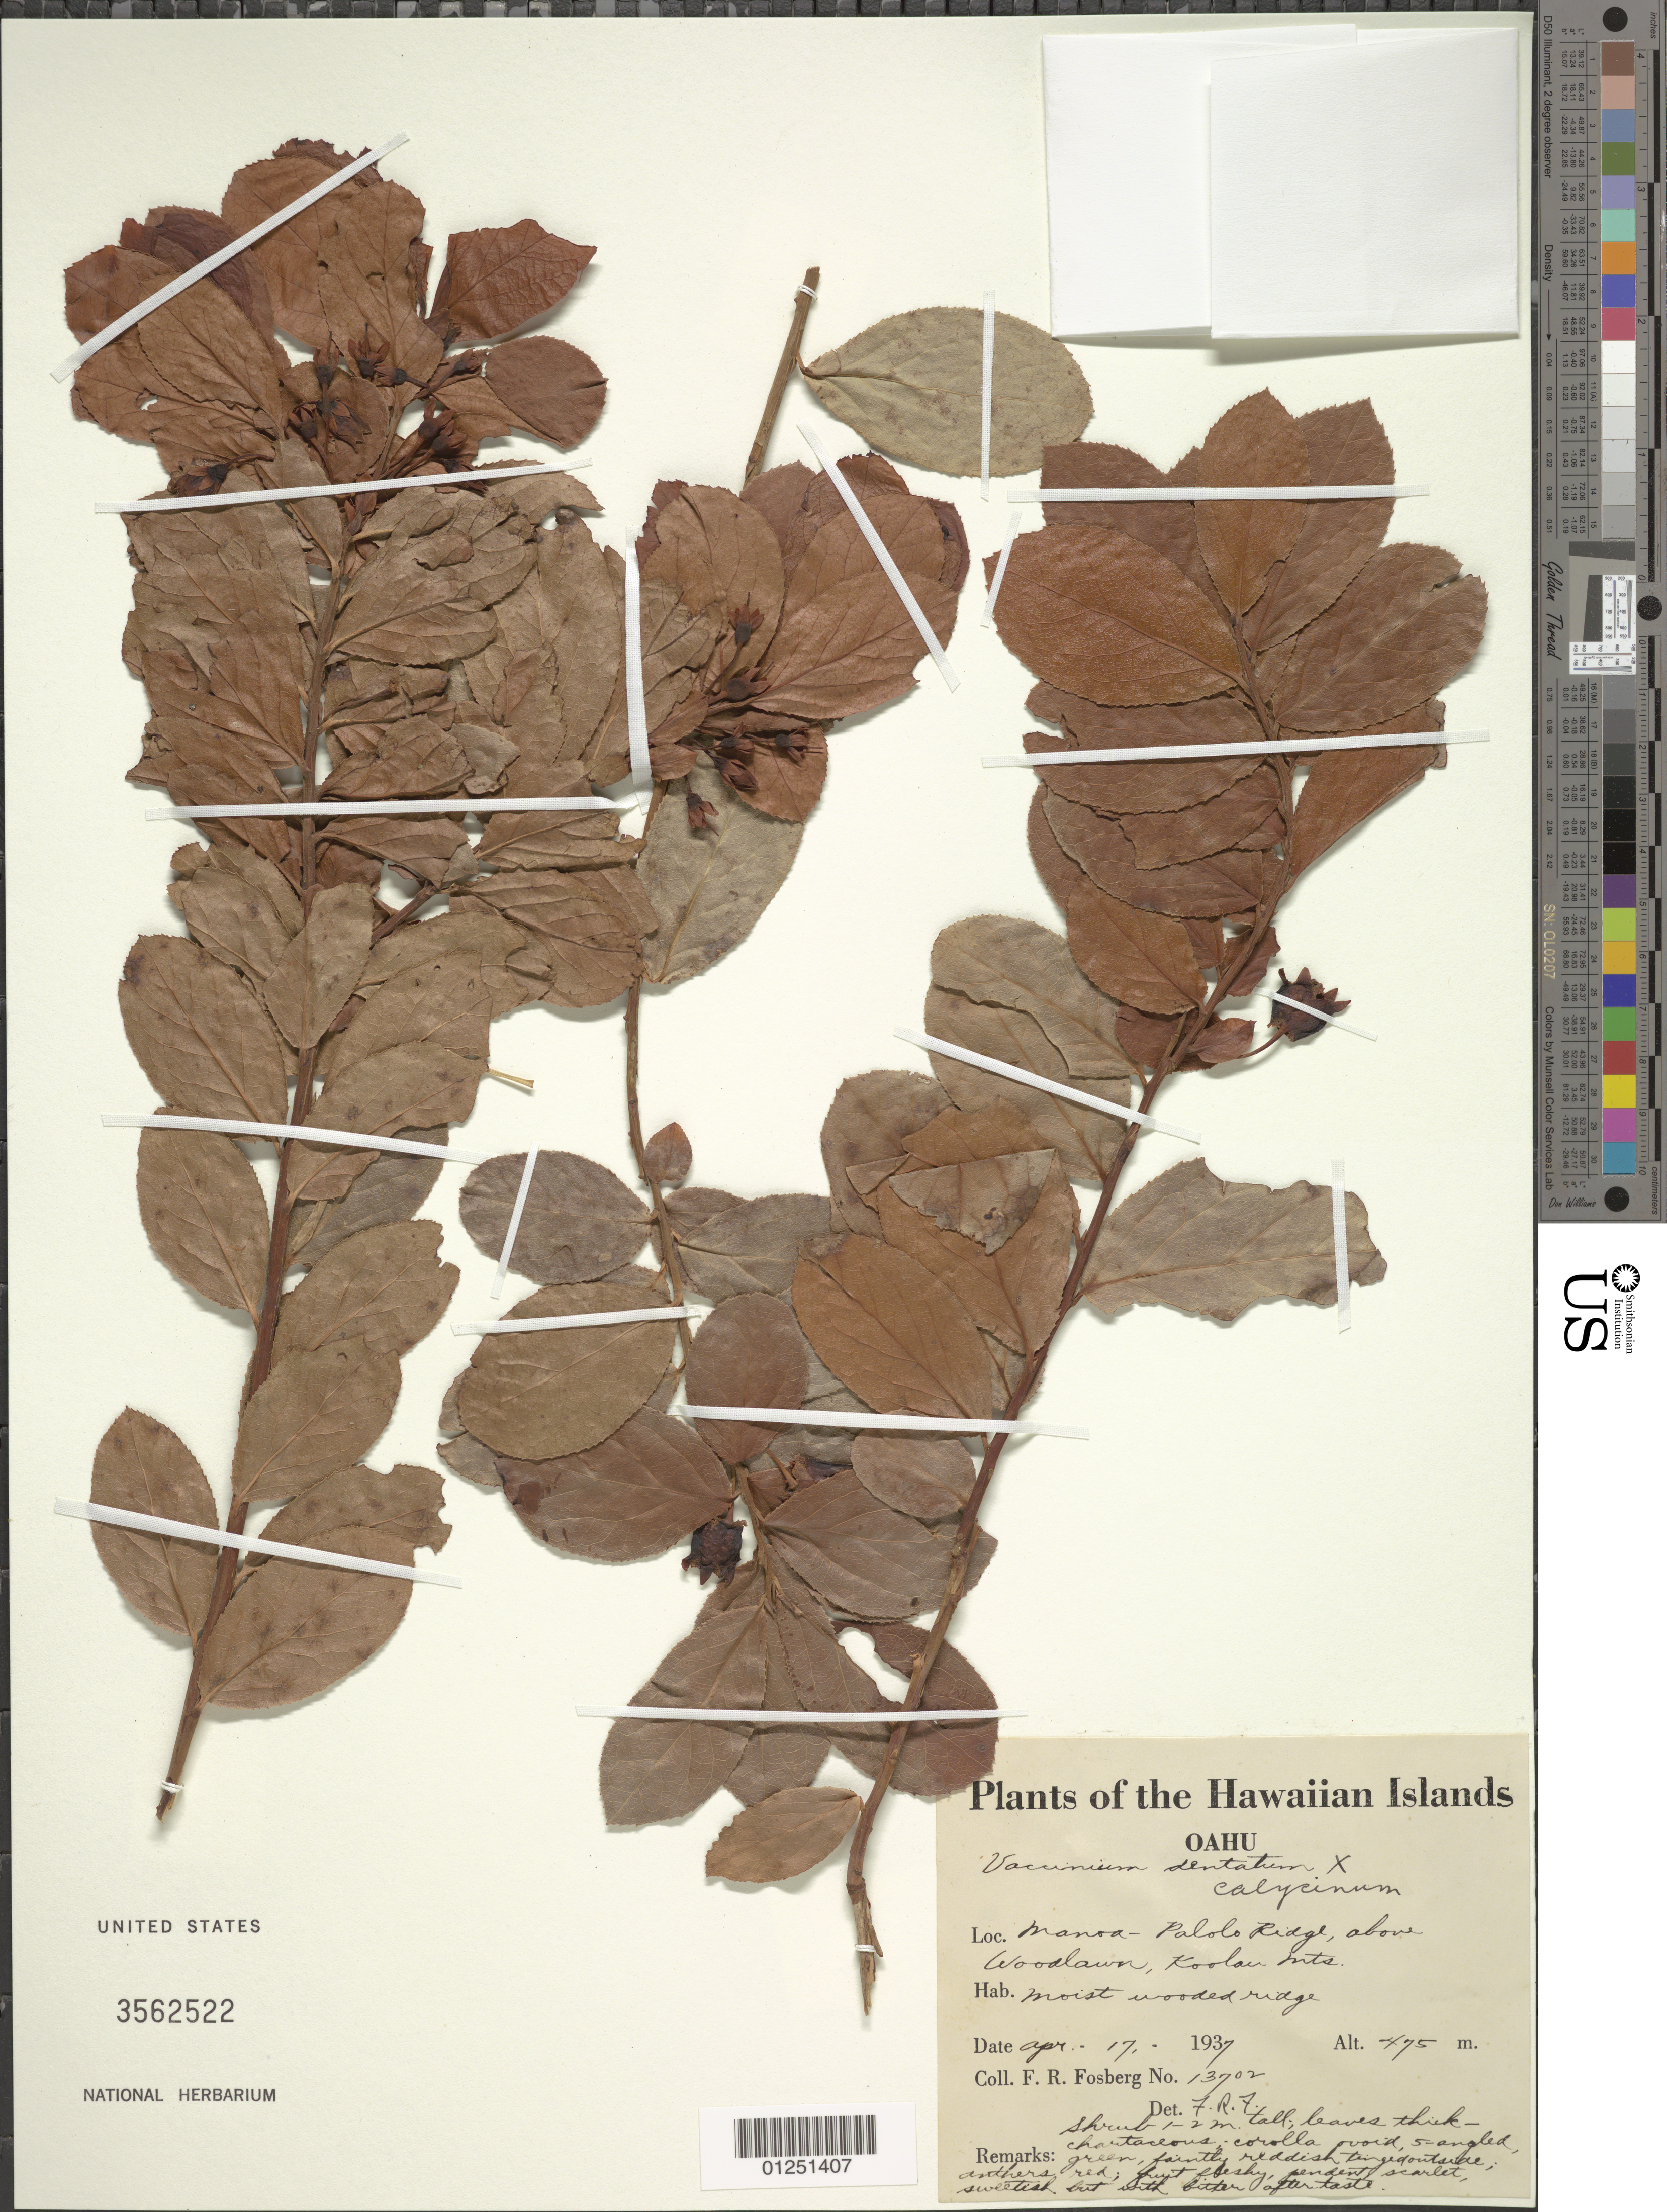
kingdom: Plantae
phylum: Tracheophyta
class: Magnoliopsida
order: Ericales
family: Ericaceae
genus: Vaccinium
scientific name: Vaccinium calycinum x V. dentatum Sm.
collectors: F. R. Fosberg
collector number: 13702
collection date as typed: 17 Apr 1937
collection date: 1937-04-17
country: United States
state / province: Hawaii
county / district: Honolulu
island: Oahu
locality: Manoa-Palolo Ridge, above Woodlawn, Koolau Mts.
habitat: Moist wooded ridge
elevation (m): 475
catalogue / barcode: US 3562522